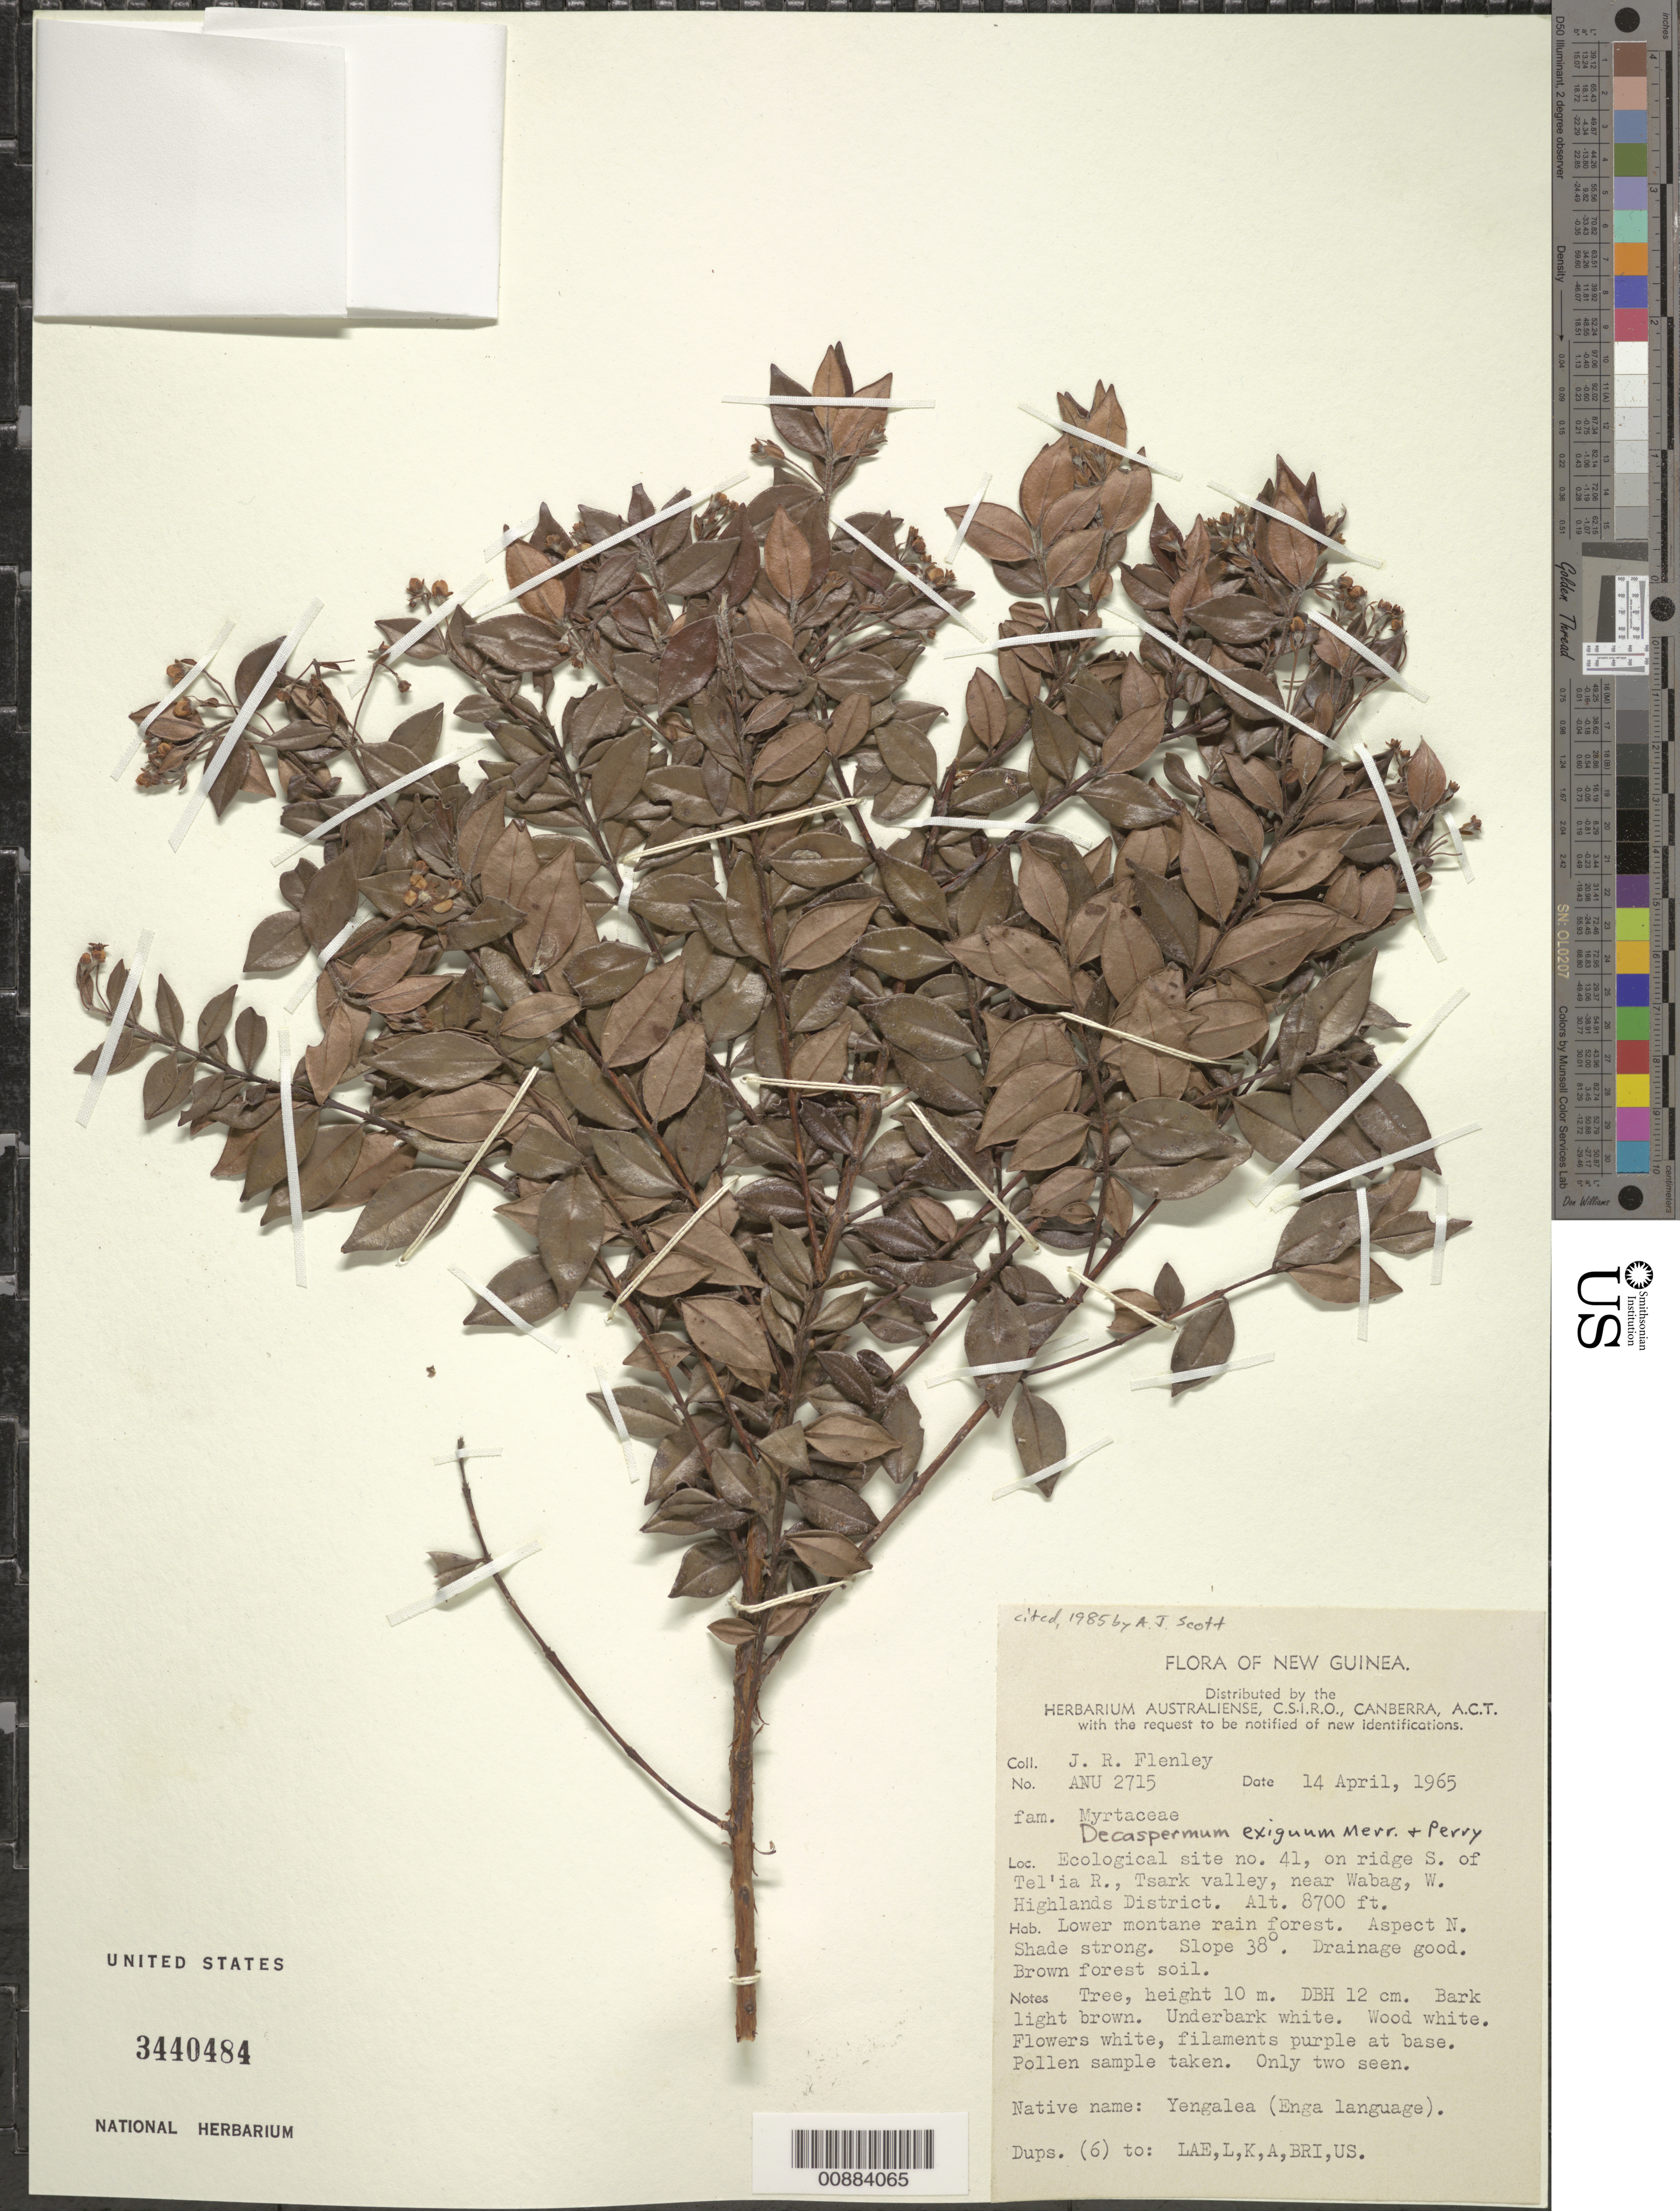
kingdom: Plantae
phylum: Tracheophyta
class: Magnoliopsida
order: Myrtales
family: Myrtaceae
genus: Decaspermum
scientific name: Decaspermum exiguum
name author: Merr. & L.M. Perry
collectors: J. Flenley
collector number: ANU 2715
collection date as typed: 14 Apr 1965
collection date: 1965-04-14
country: Papua New Guinea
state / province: Western Highlands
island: New Guinea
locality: Ecological site No. 41, on ridge south of Tel'ia R., Tsark valley, near Wabag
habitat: Lower montane rain forest.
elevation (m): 2652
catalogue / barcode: US 3440484